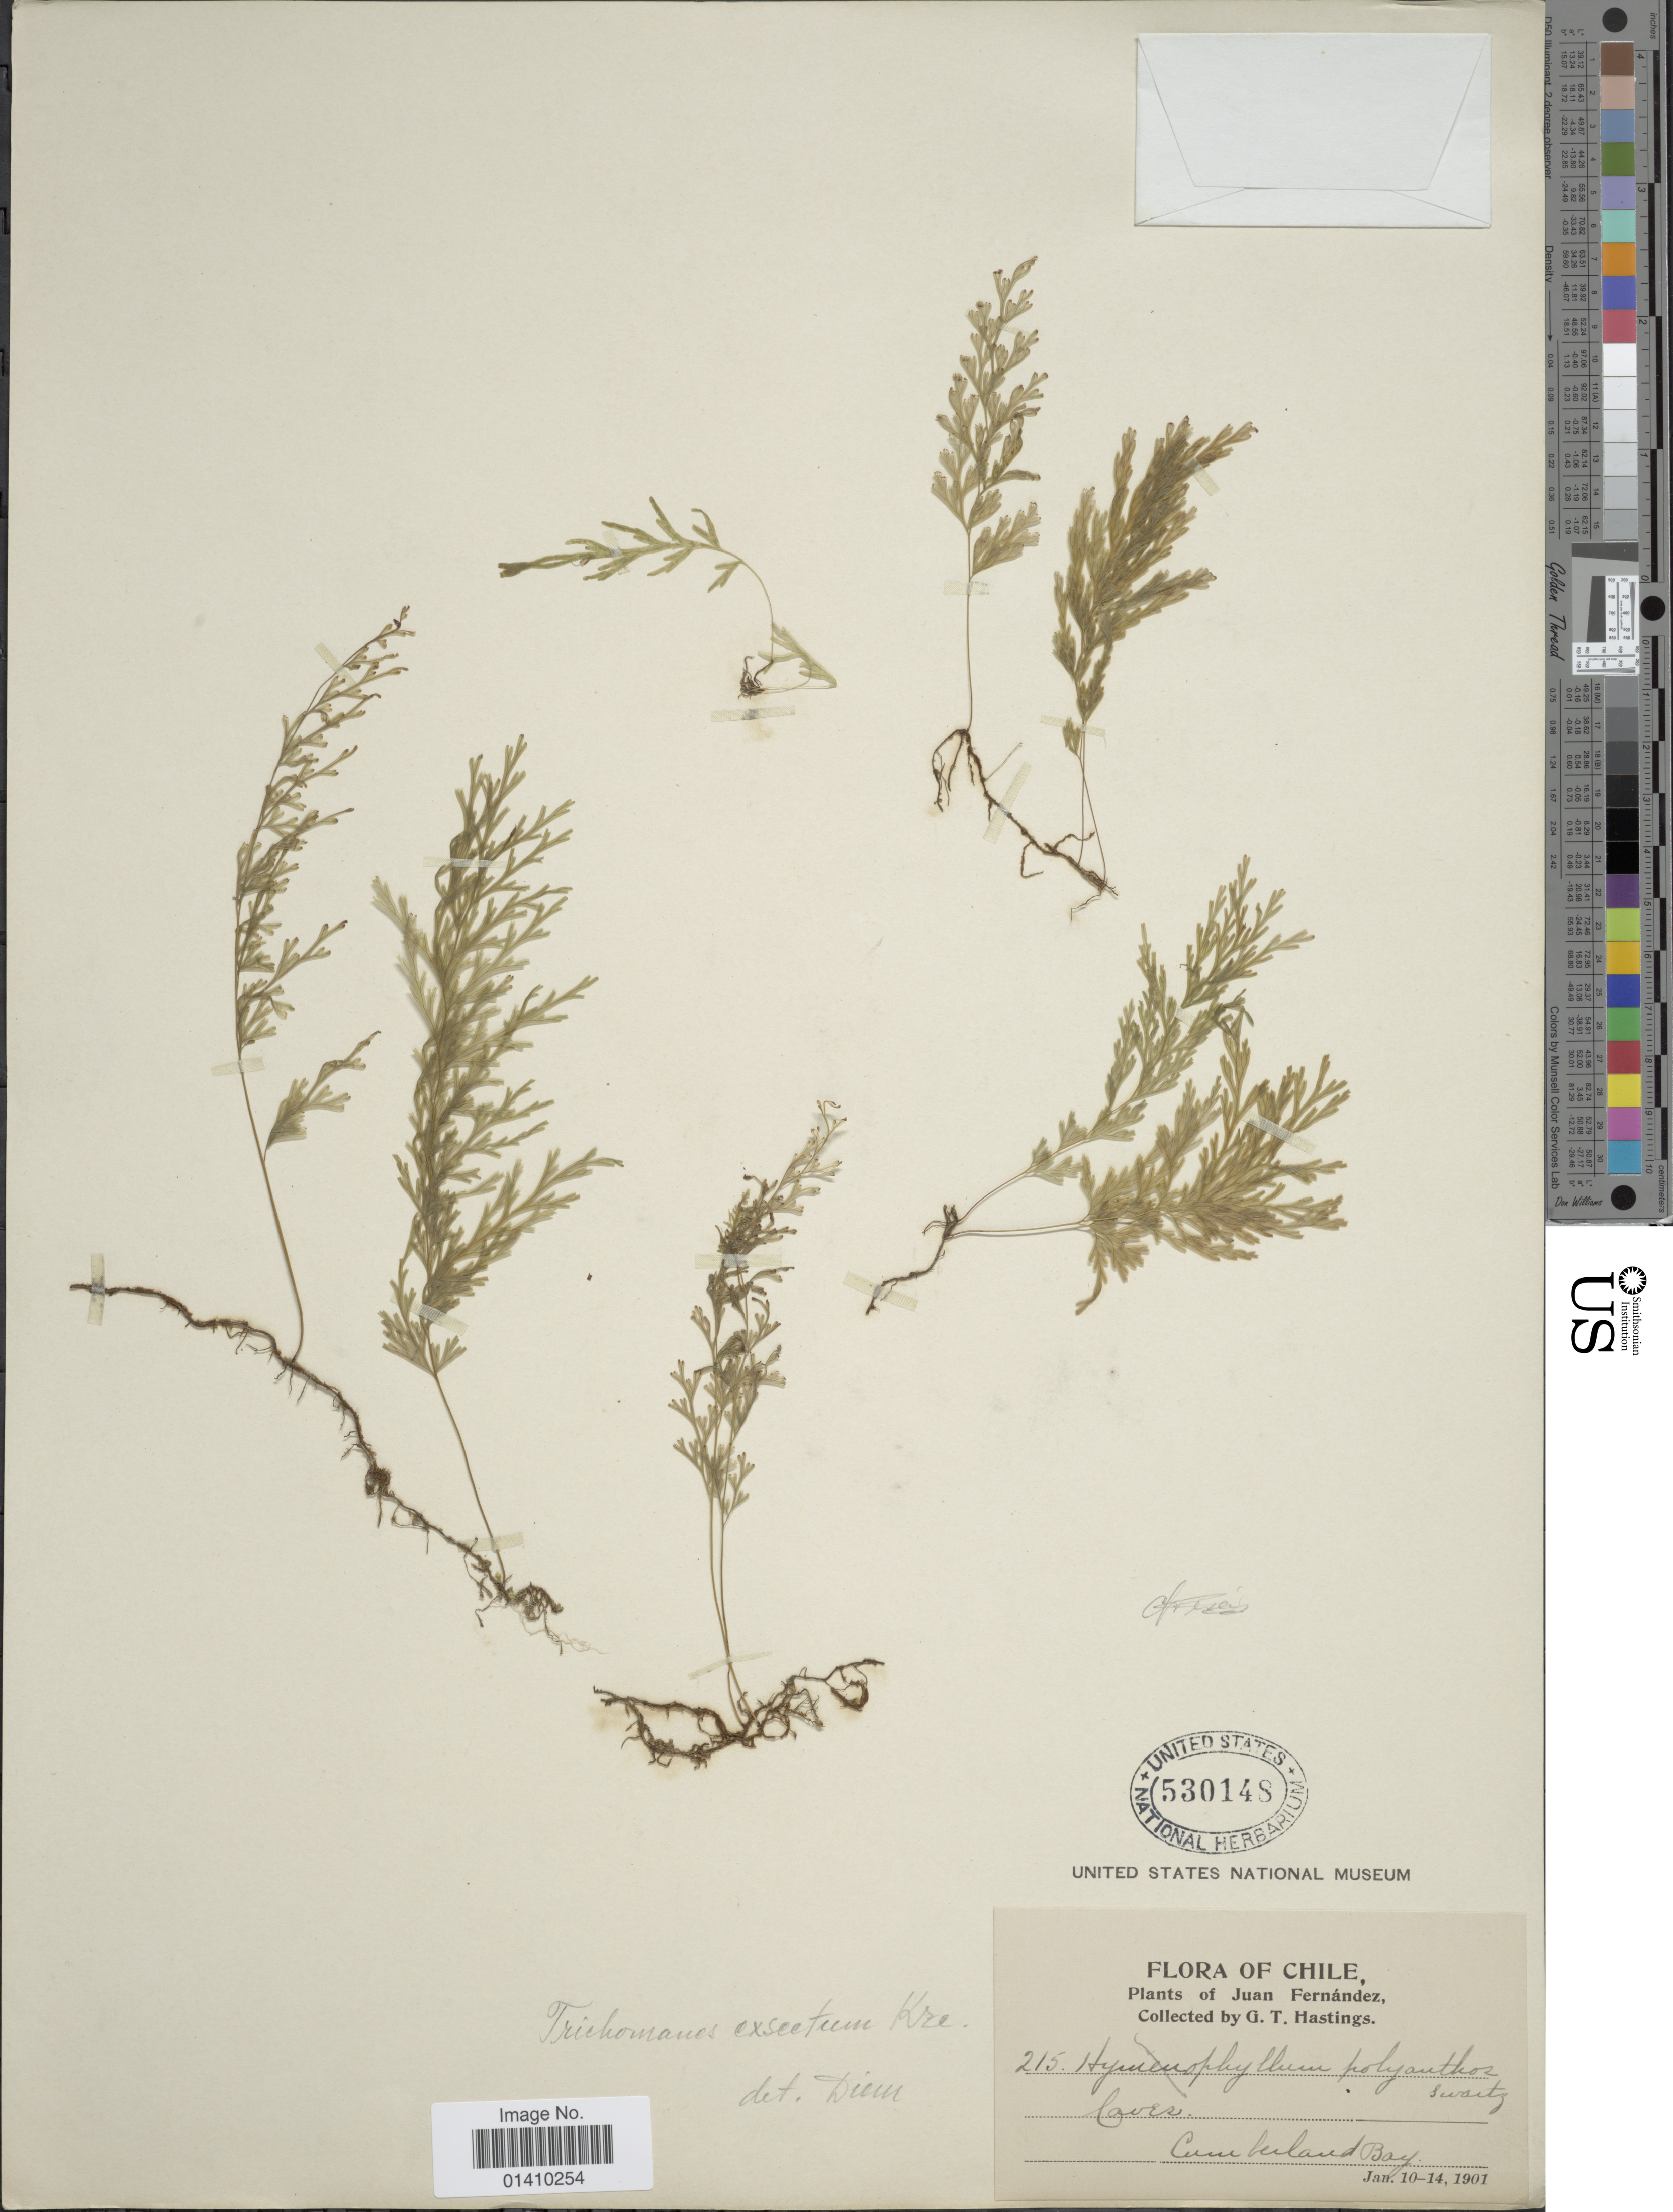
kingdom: Plantae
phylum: Tracheophyta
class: Polypodiopsida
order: Hymenophyllales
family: Hymenophyllaceae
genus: Polyphlebium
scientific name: Polyphlebium exsectum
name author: (Kunze) Ebihara & Dubuisson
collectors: G. Hastings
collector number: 215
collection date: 1901-01-10/1901-01-14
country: Chile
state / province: Valparaíso (V)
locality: Juan Fernandez, Cumberland Bay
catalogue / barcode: US 530148